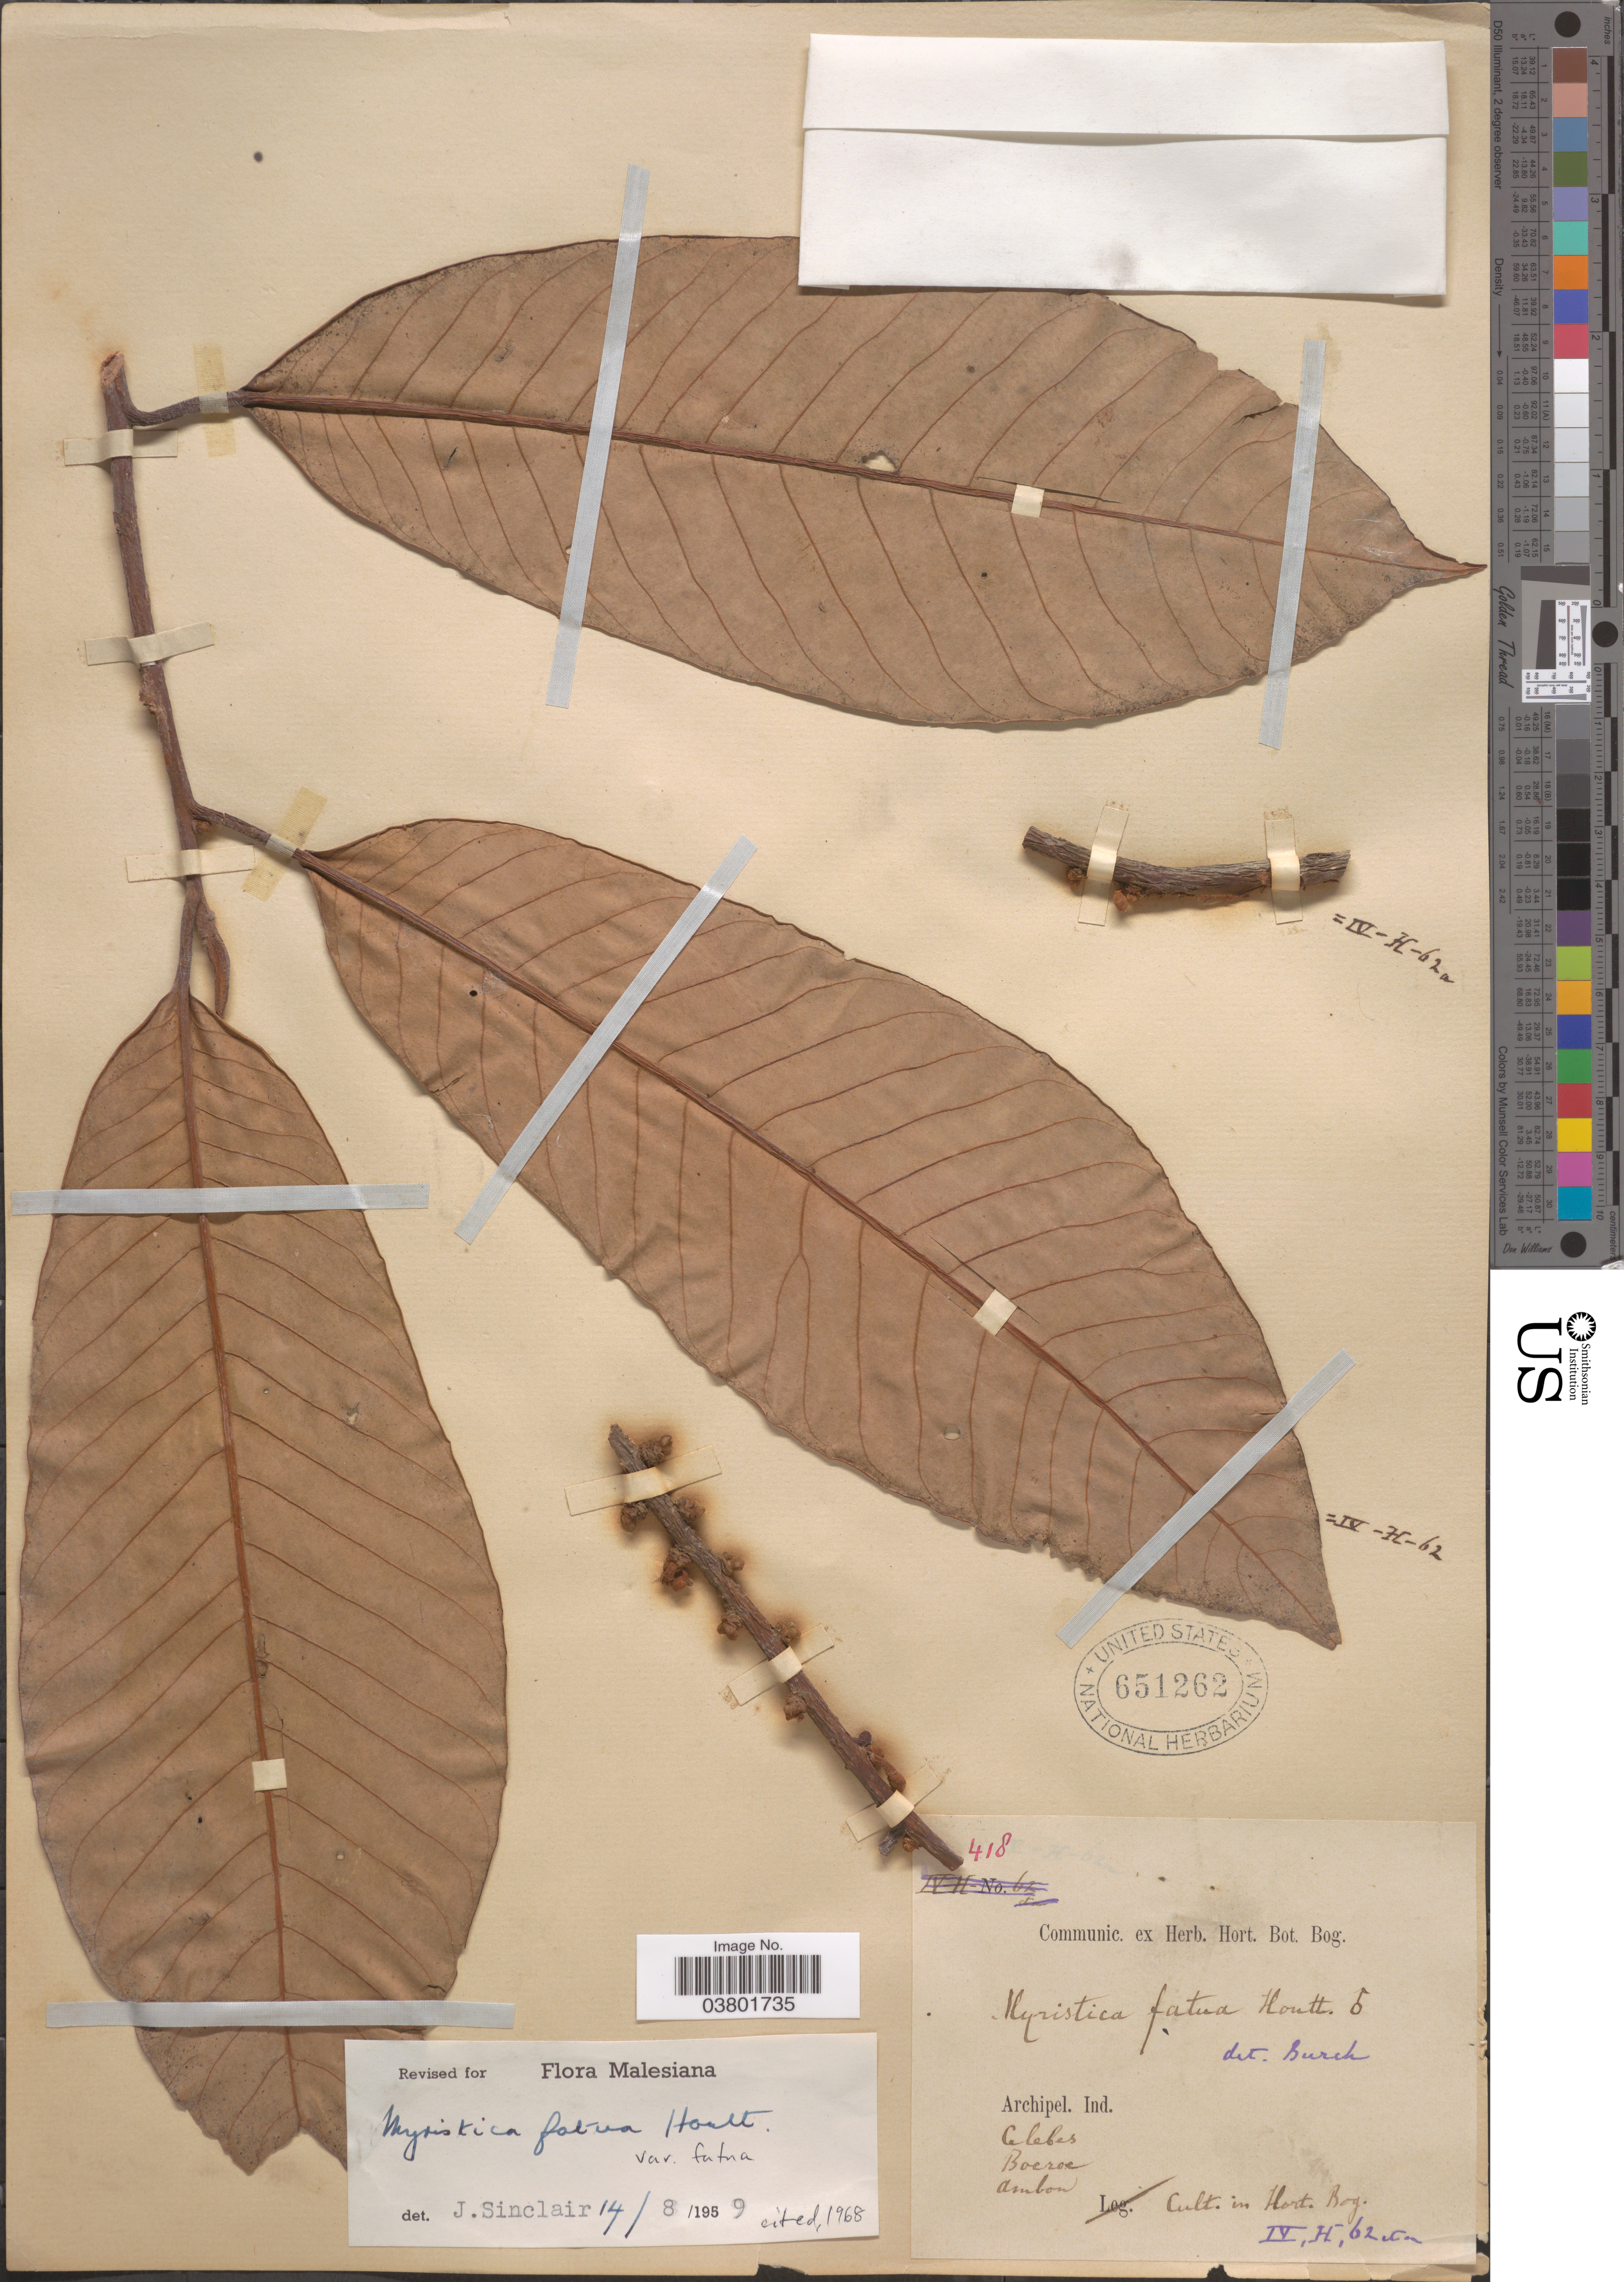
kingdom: Plantae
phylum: Tracheophyta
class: Magnoliopsida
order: Magnoliales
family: Myristicaceae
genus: Myristica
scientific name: Myristica fatua var. fatua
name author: Houtt.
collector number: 418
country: Indonesia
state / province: Maluku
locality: Archipel. Ind. Celebes. Boeroe. Ambon. Cult. in Hort. Bog.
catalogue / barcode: US 651262